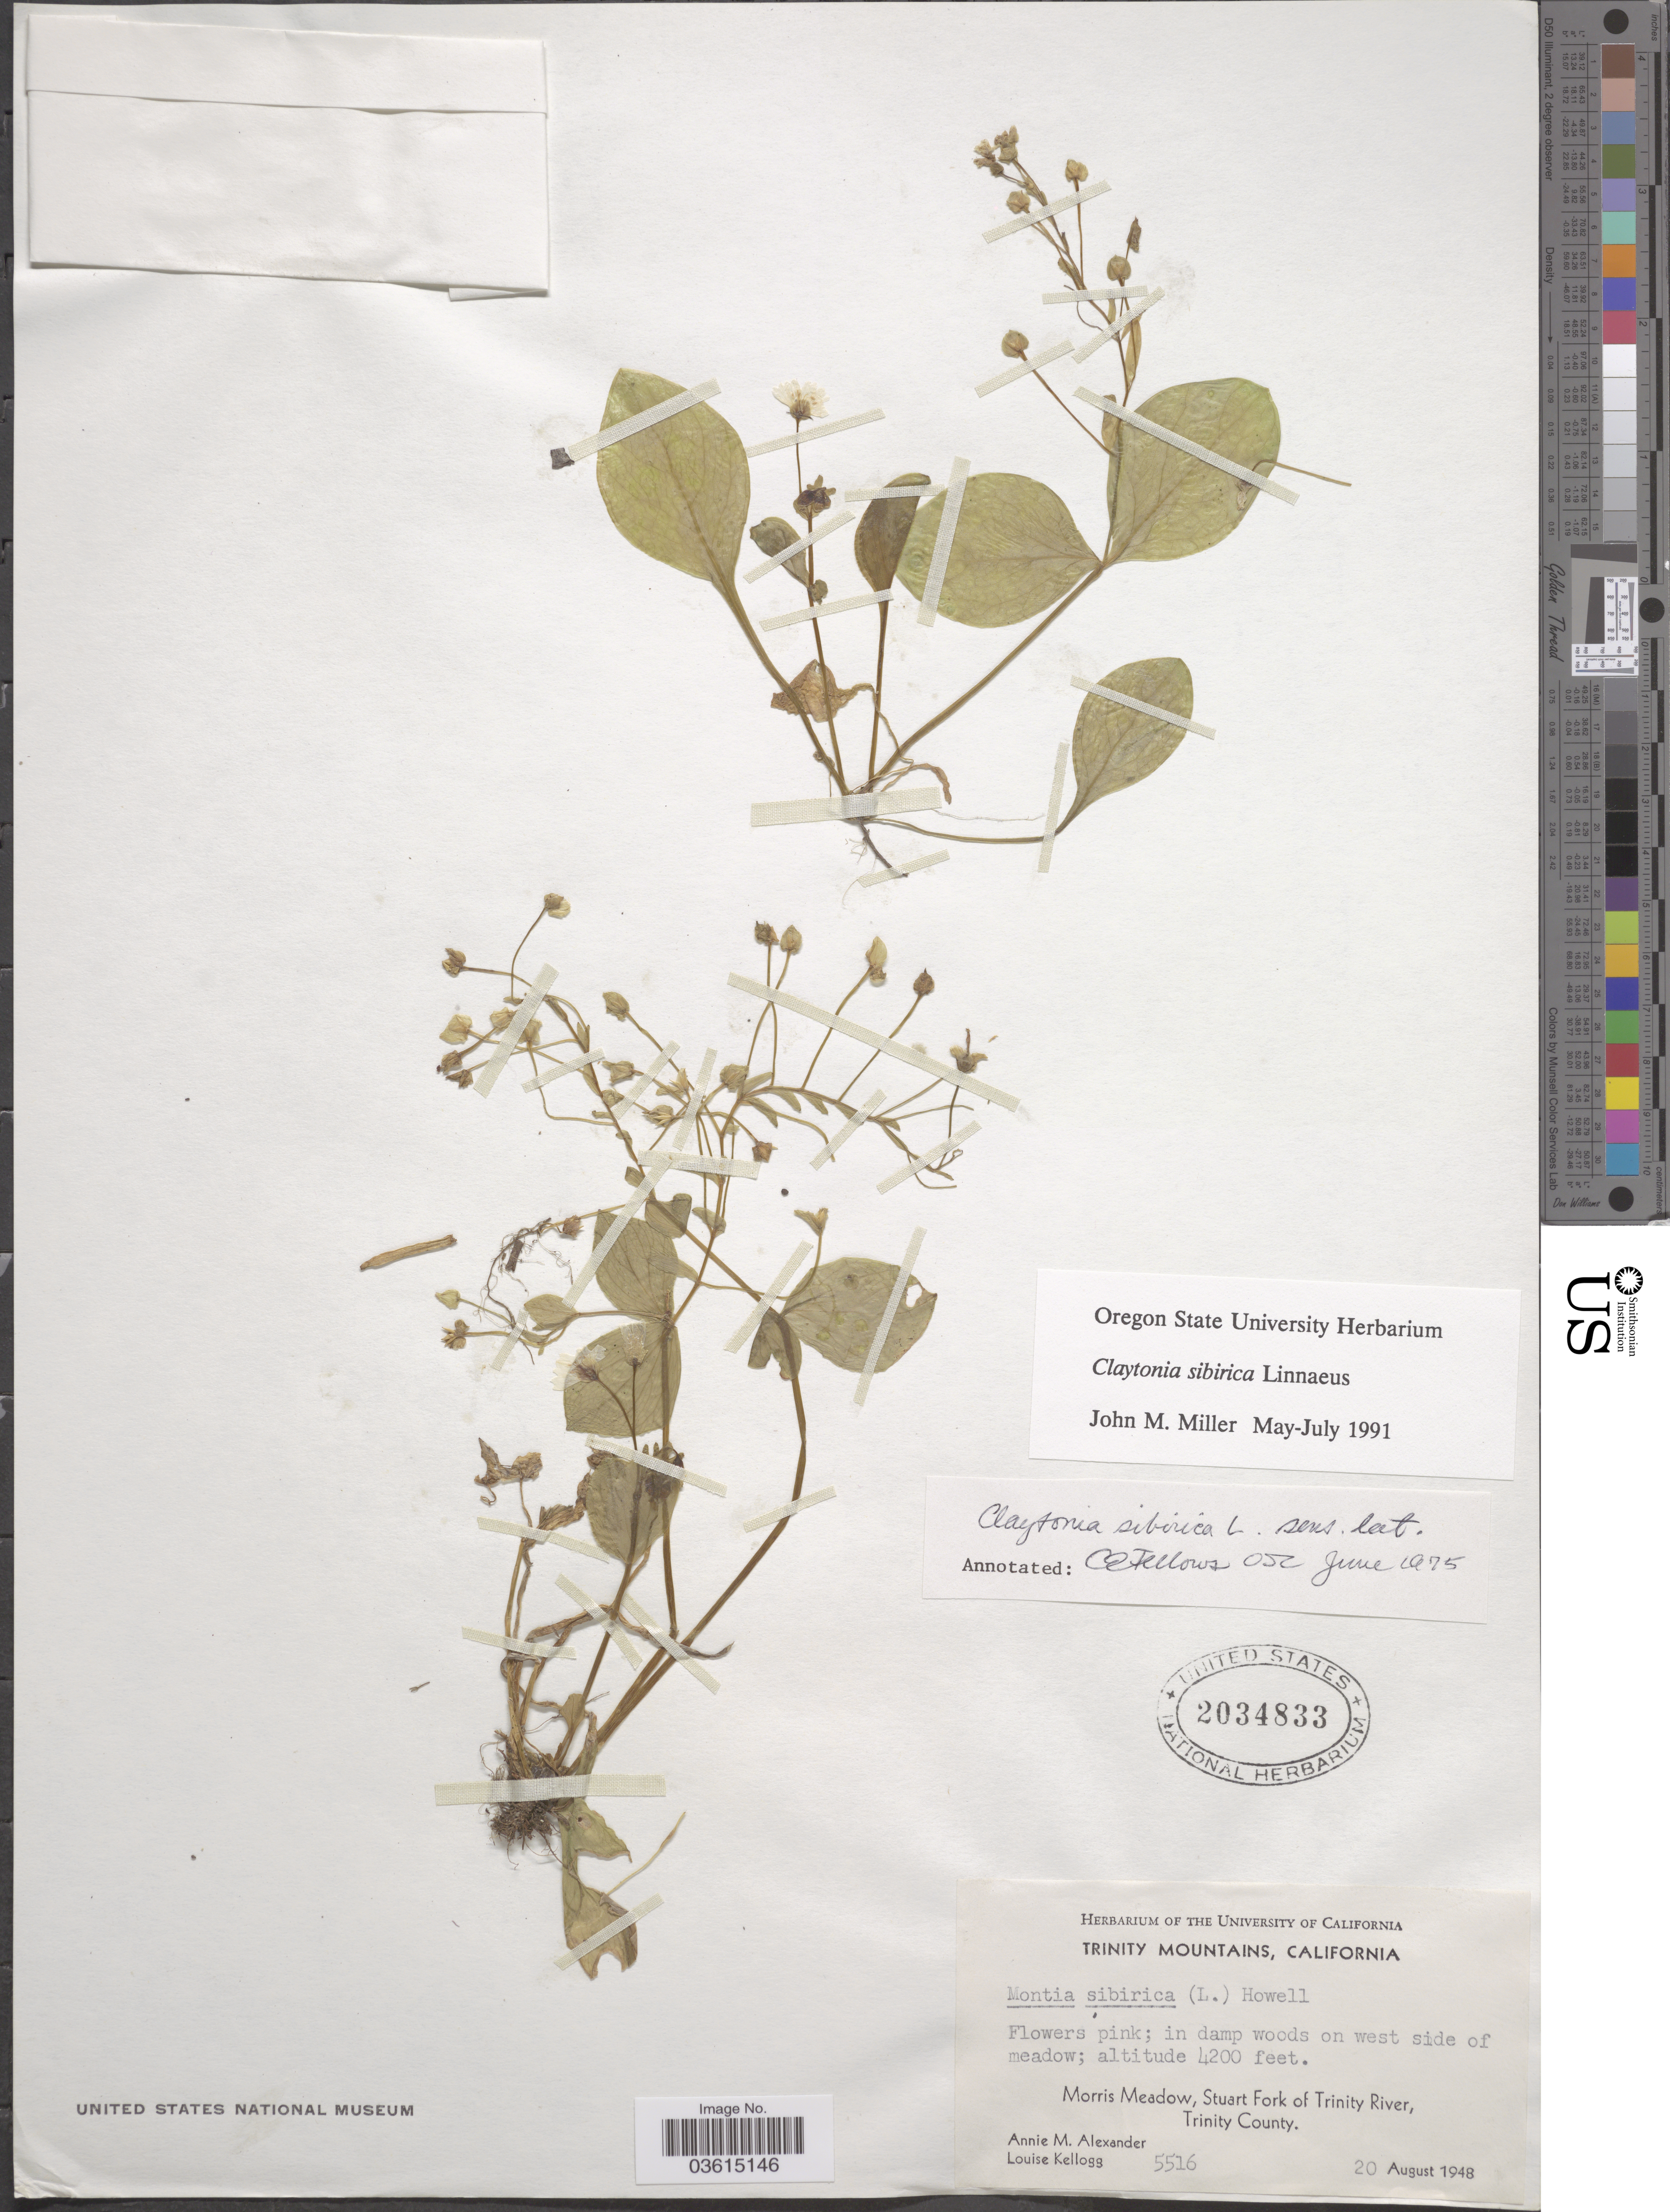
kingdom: Plantae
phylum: Tracheophyta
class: Magnoliopsida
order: Caryophyllales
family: Montiaceae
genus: Claytonia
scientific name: Claytonia sibirica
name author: L.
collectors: A. M. Alexander & L. Kellogg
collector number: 5516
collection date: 1948-08-20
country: United States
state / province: California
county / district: Trinity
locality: Trinity Mountains. Morris Meadow, Stuart Fork of Trinity River, Trinity County.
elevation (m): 1280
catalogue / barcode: US 2034833